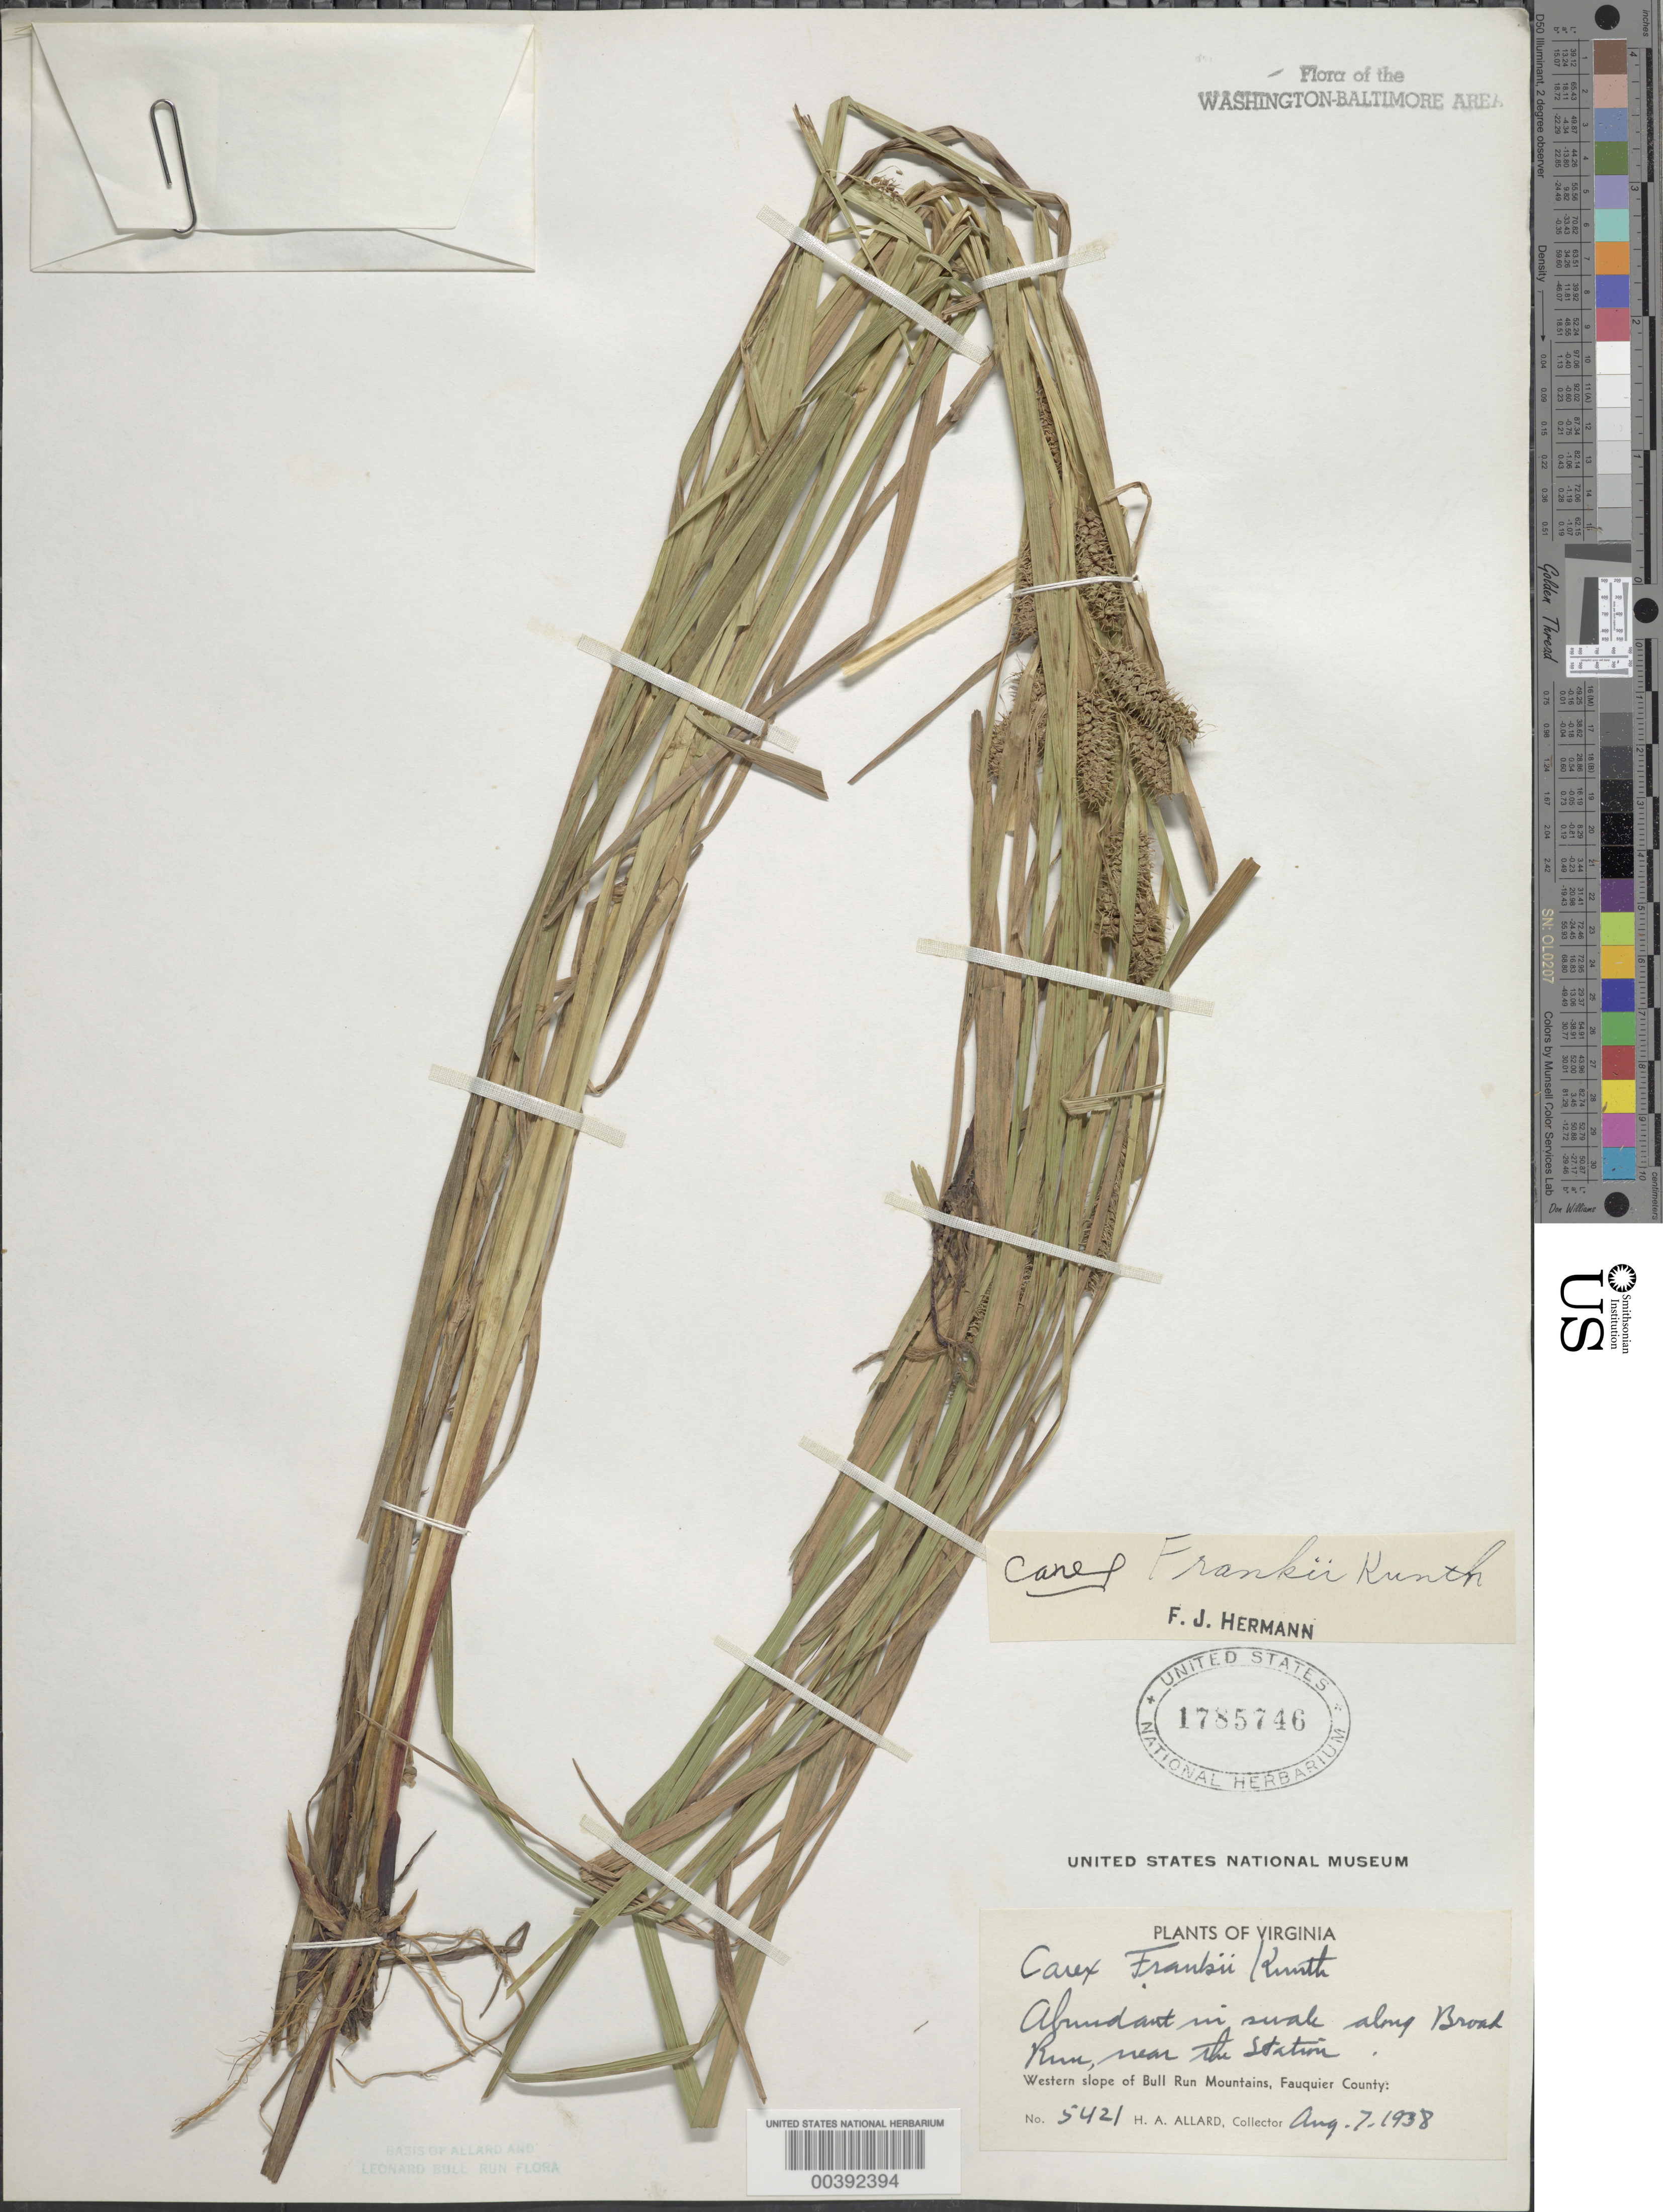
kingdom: Plantae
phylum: Tracheophyta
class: Liliopsida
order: Poales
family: Cyperaceae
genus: Carex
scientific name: Carex frankii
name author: Kunth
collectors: H. A. Allard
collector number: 5421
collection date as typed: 07 Aug 1938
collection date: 1938-08-07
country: United States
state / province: Virginia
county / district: Fauquier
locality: Broad Run near Station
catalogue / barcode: US 1785746